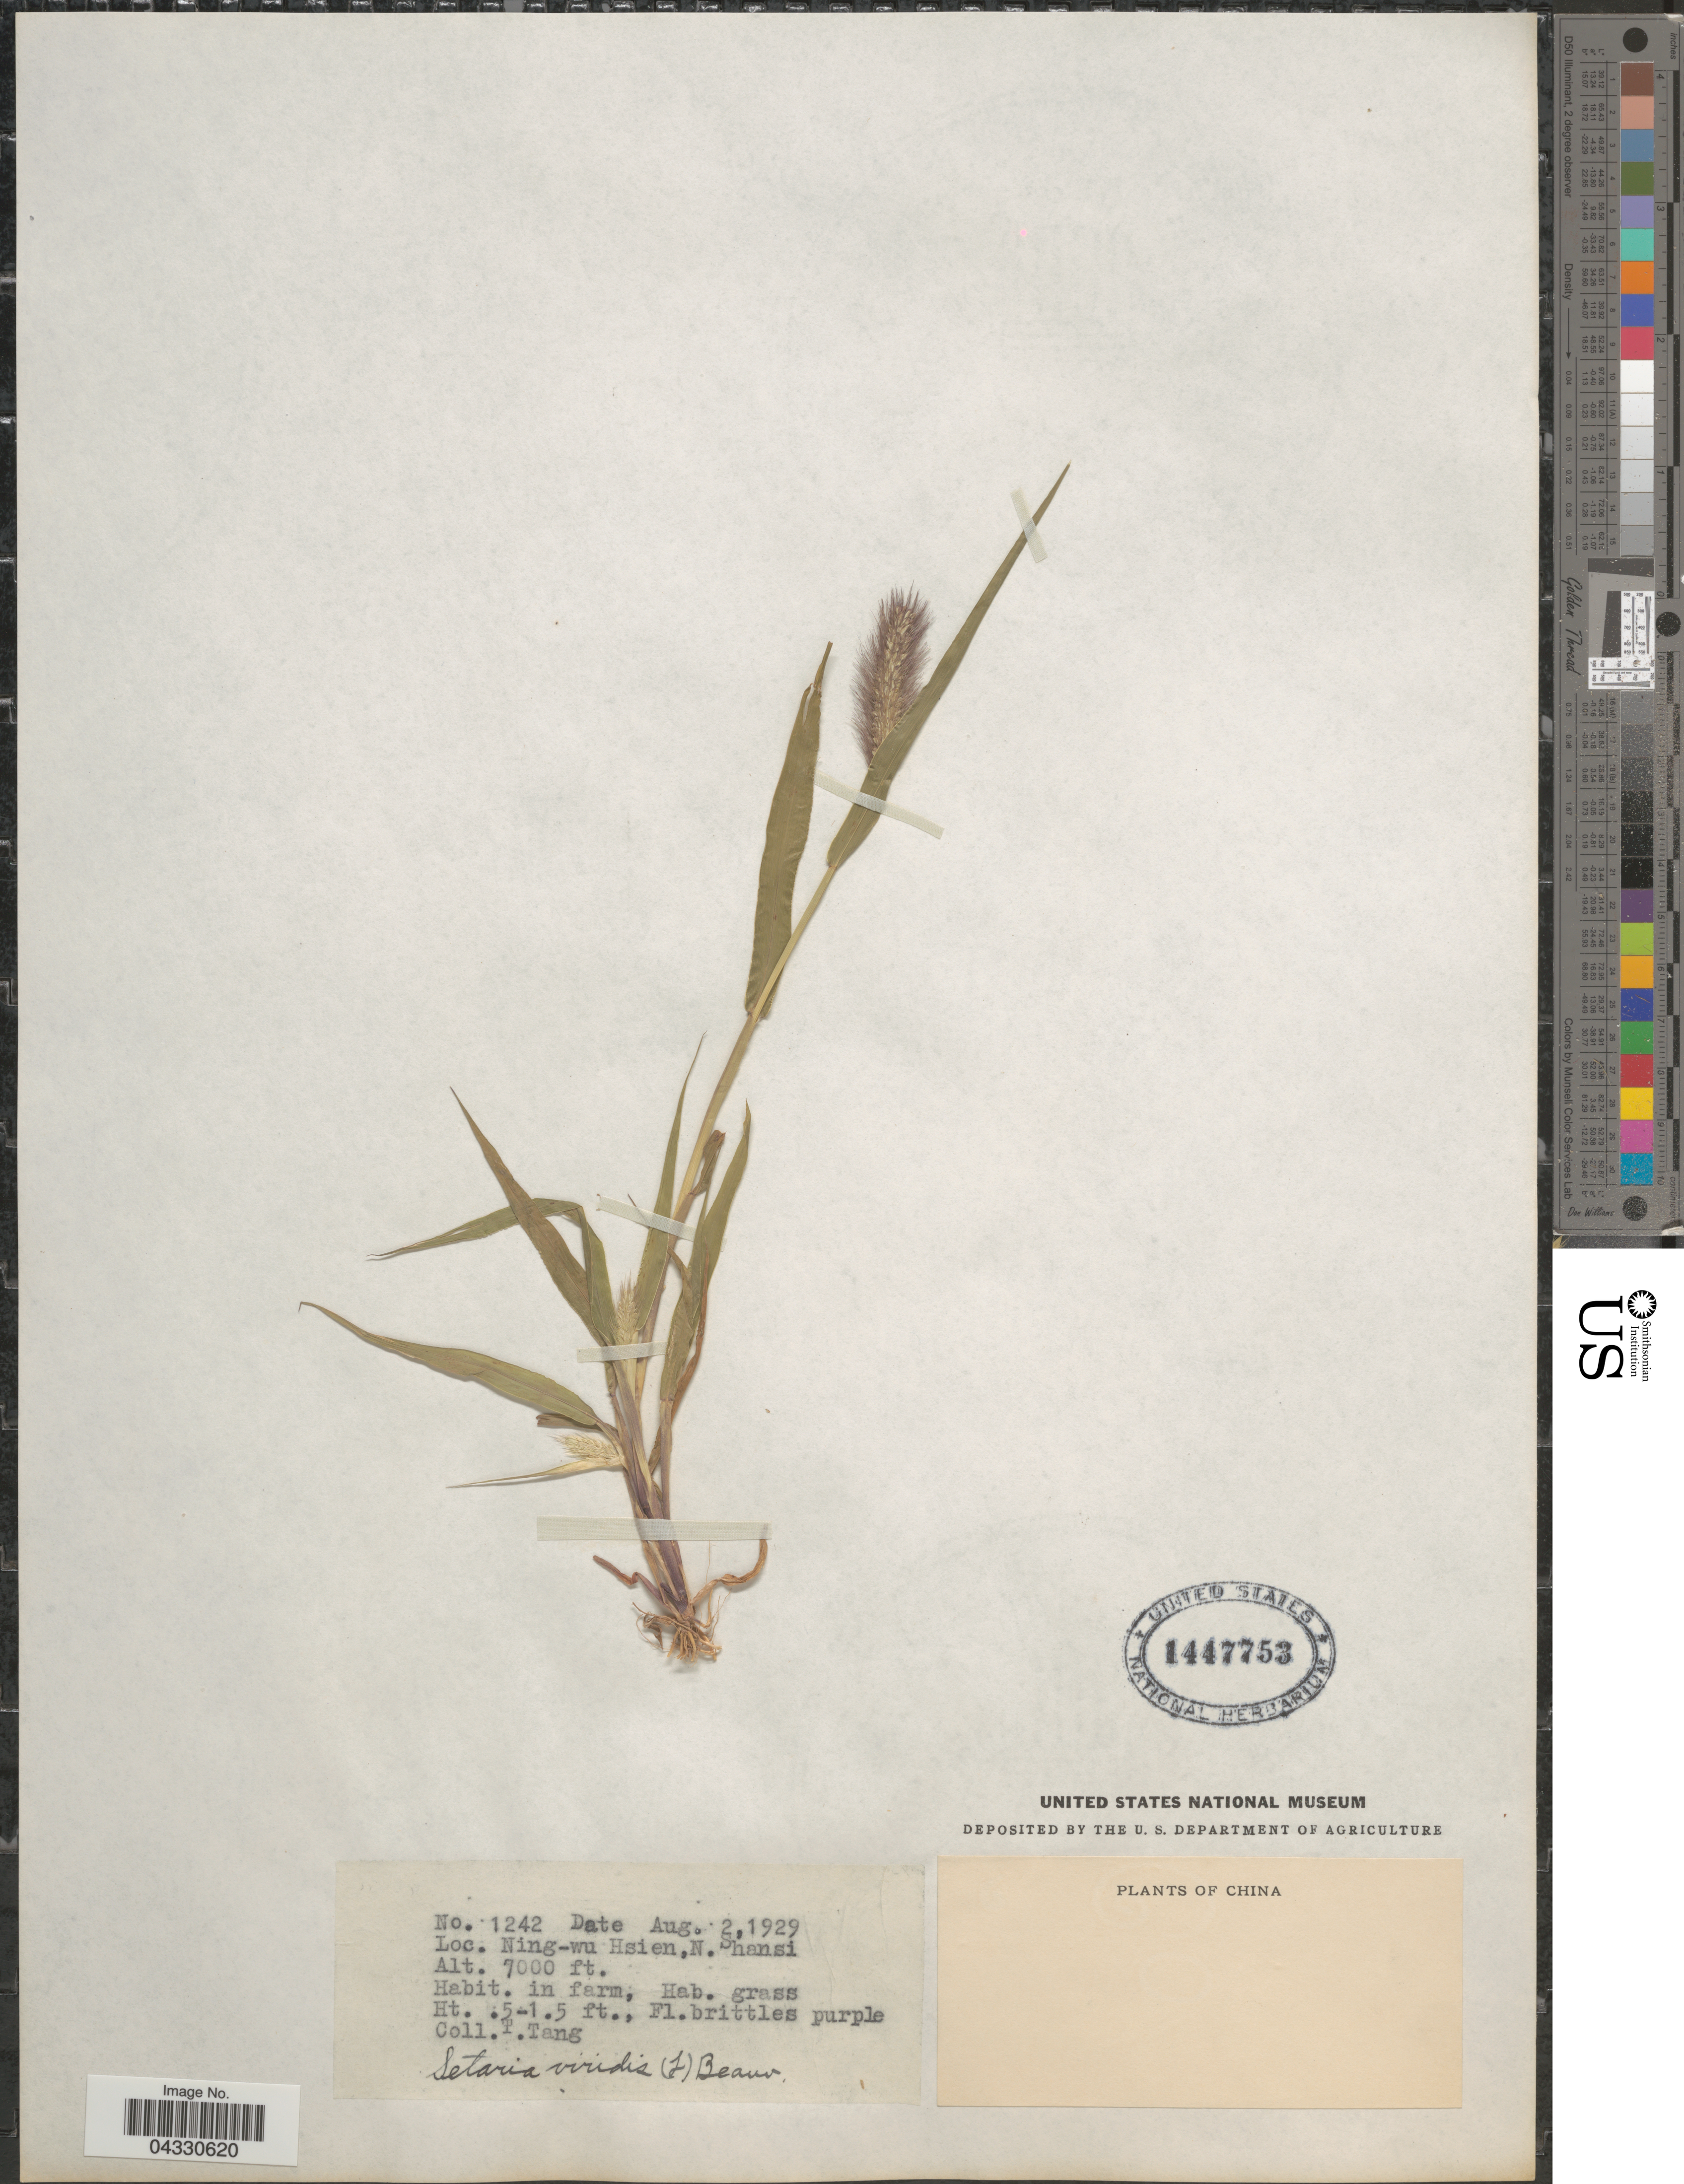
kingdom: Plantae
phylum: Tracheophyta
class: Liliopsida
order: Poales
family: Poaceae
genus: Setaria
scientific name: Setaria viridis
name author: (L.) P. Beauv.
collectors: T. Tang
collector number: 1242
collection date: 1929-08-02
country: China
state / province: Shanxi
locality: Ning-wu Hsien, N. Shansi.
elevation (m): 2134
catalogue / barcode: US 1447753